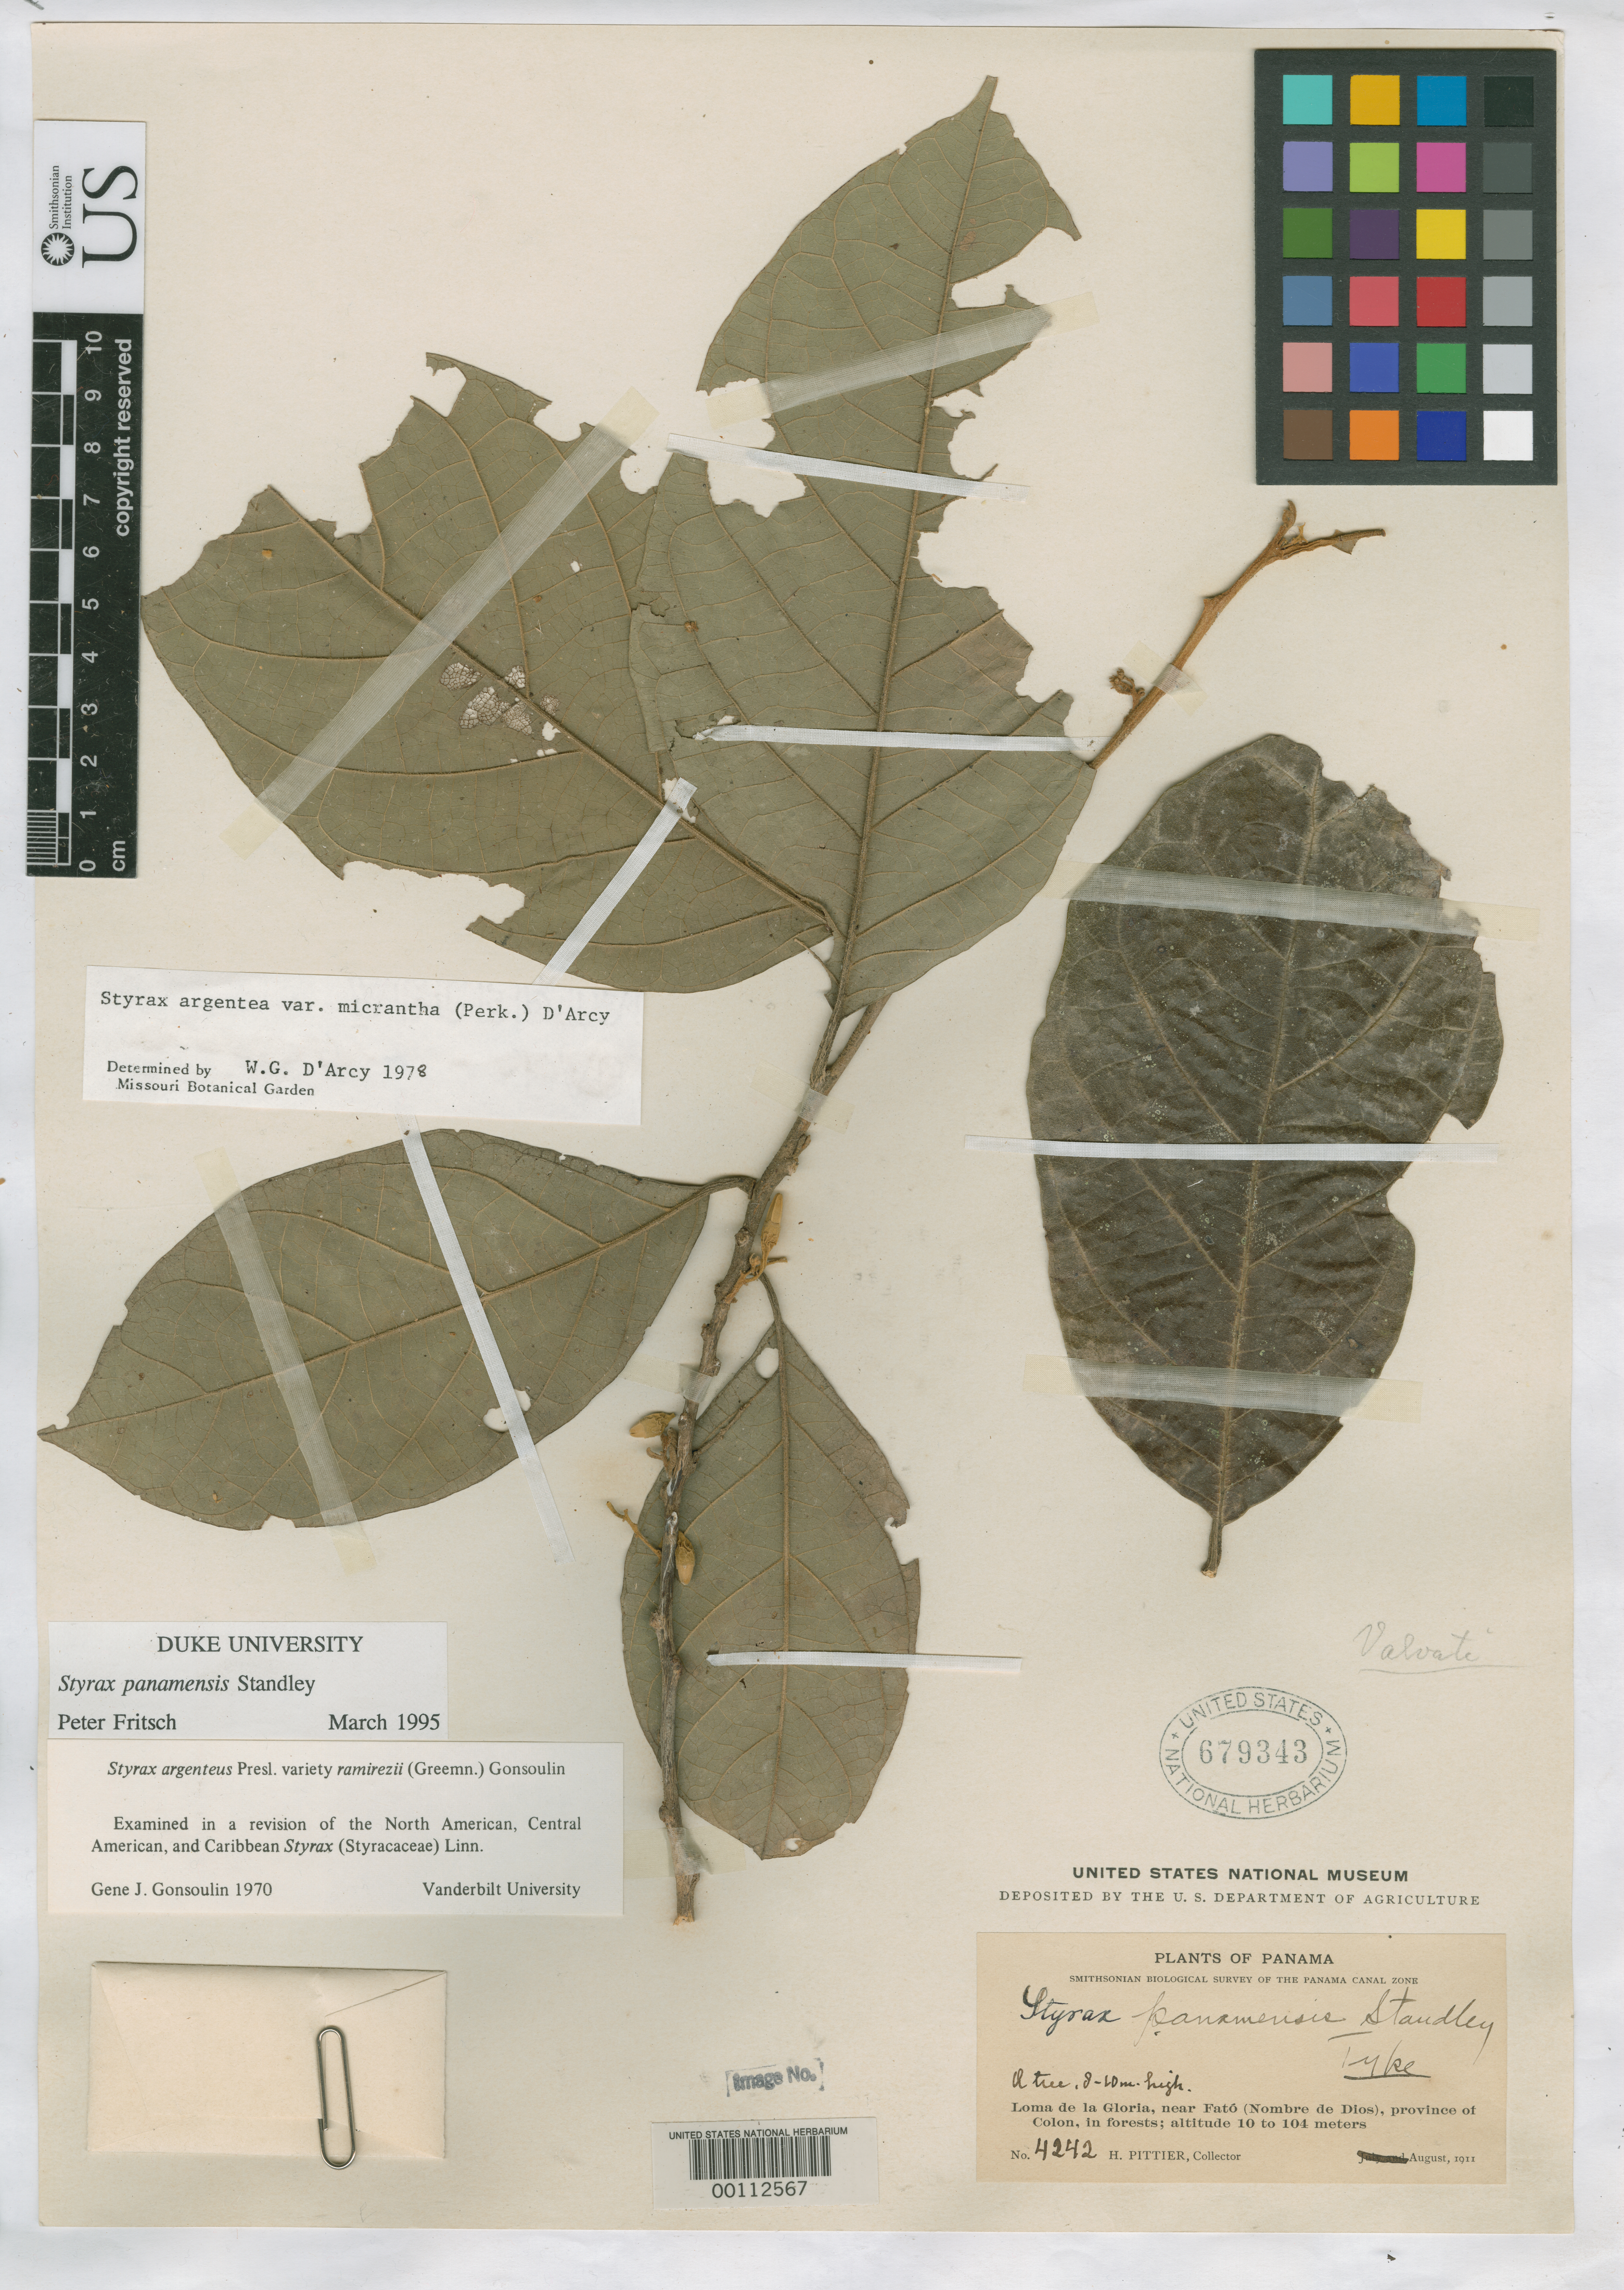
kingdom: Plantae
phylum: Tracheophyta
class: Magnoliopsida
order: Ericales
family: Styracaceae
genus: Styrax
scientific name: Styrax panamensis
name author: Standl.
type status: Holotype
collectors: H. F. Pittier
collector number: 4242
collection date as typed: Aug 1911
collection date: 1911-08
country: Panama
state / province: Colón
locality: Loma de La Gloria, near Fató (Nombre de Dios), province of Colon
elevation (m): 10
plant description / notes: Protologue explicitly designates this sheet as holotype by USNH sheet number (679343).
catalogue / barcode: US 679343